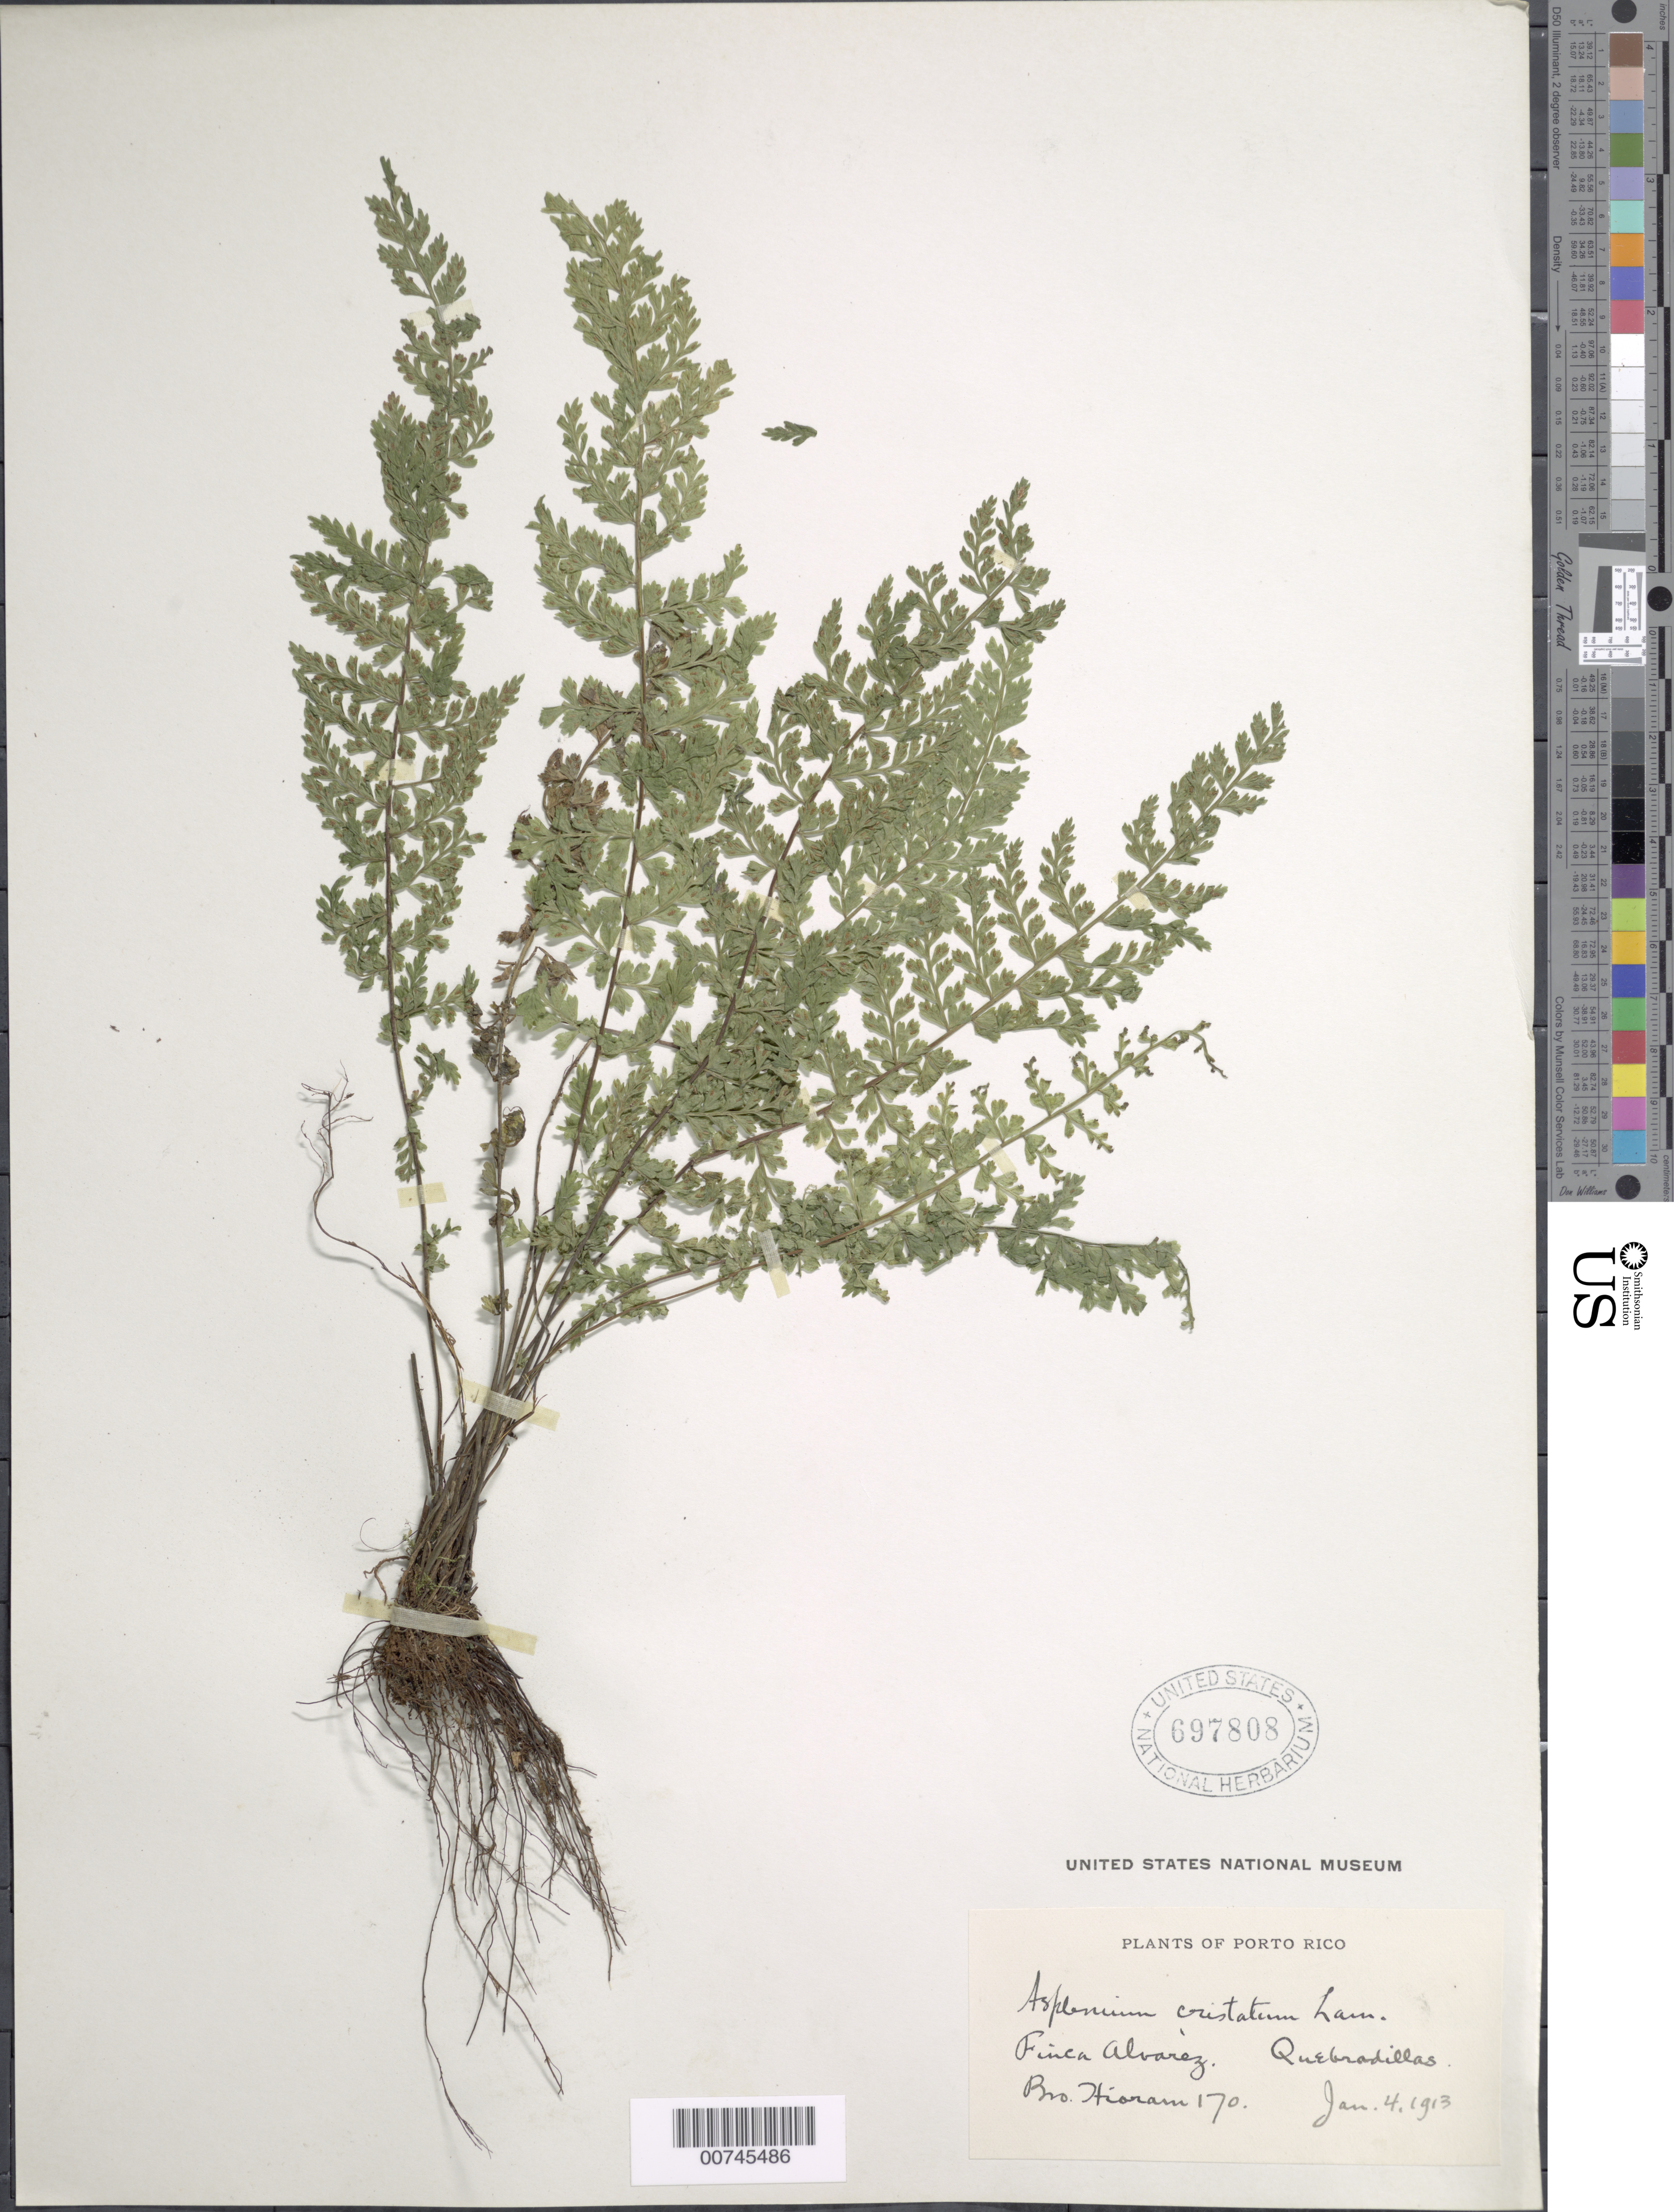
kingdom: Plantae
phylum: Tracheophyta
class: Polypodiopsida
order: Polypodiales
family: Aspleniaceae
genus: Asplenium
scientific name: Asplenium cristatum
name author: Lam.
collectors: Bro. Hioram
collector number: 170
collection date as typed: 04 Jan 1913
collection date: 1913-01-04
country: Puerto Rico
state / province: Quebradillas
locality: Finca Alvarez, Quebradillas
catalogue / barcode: US 697808